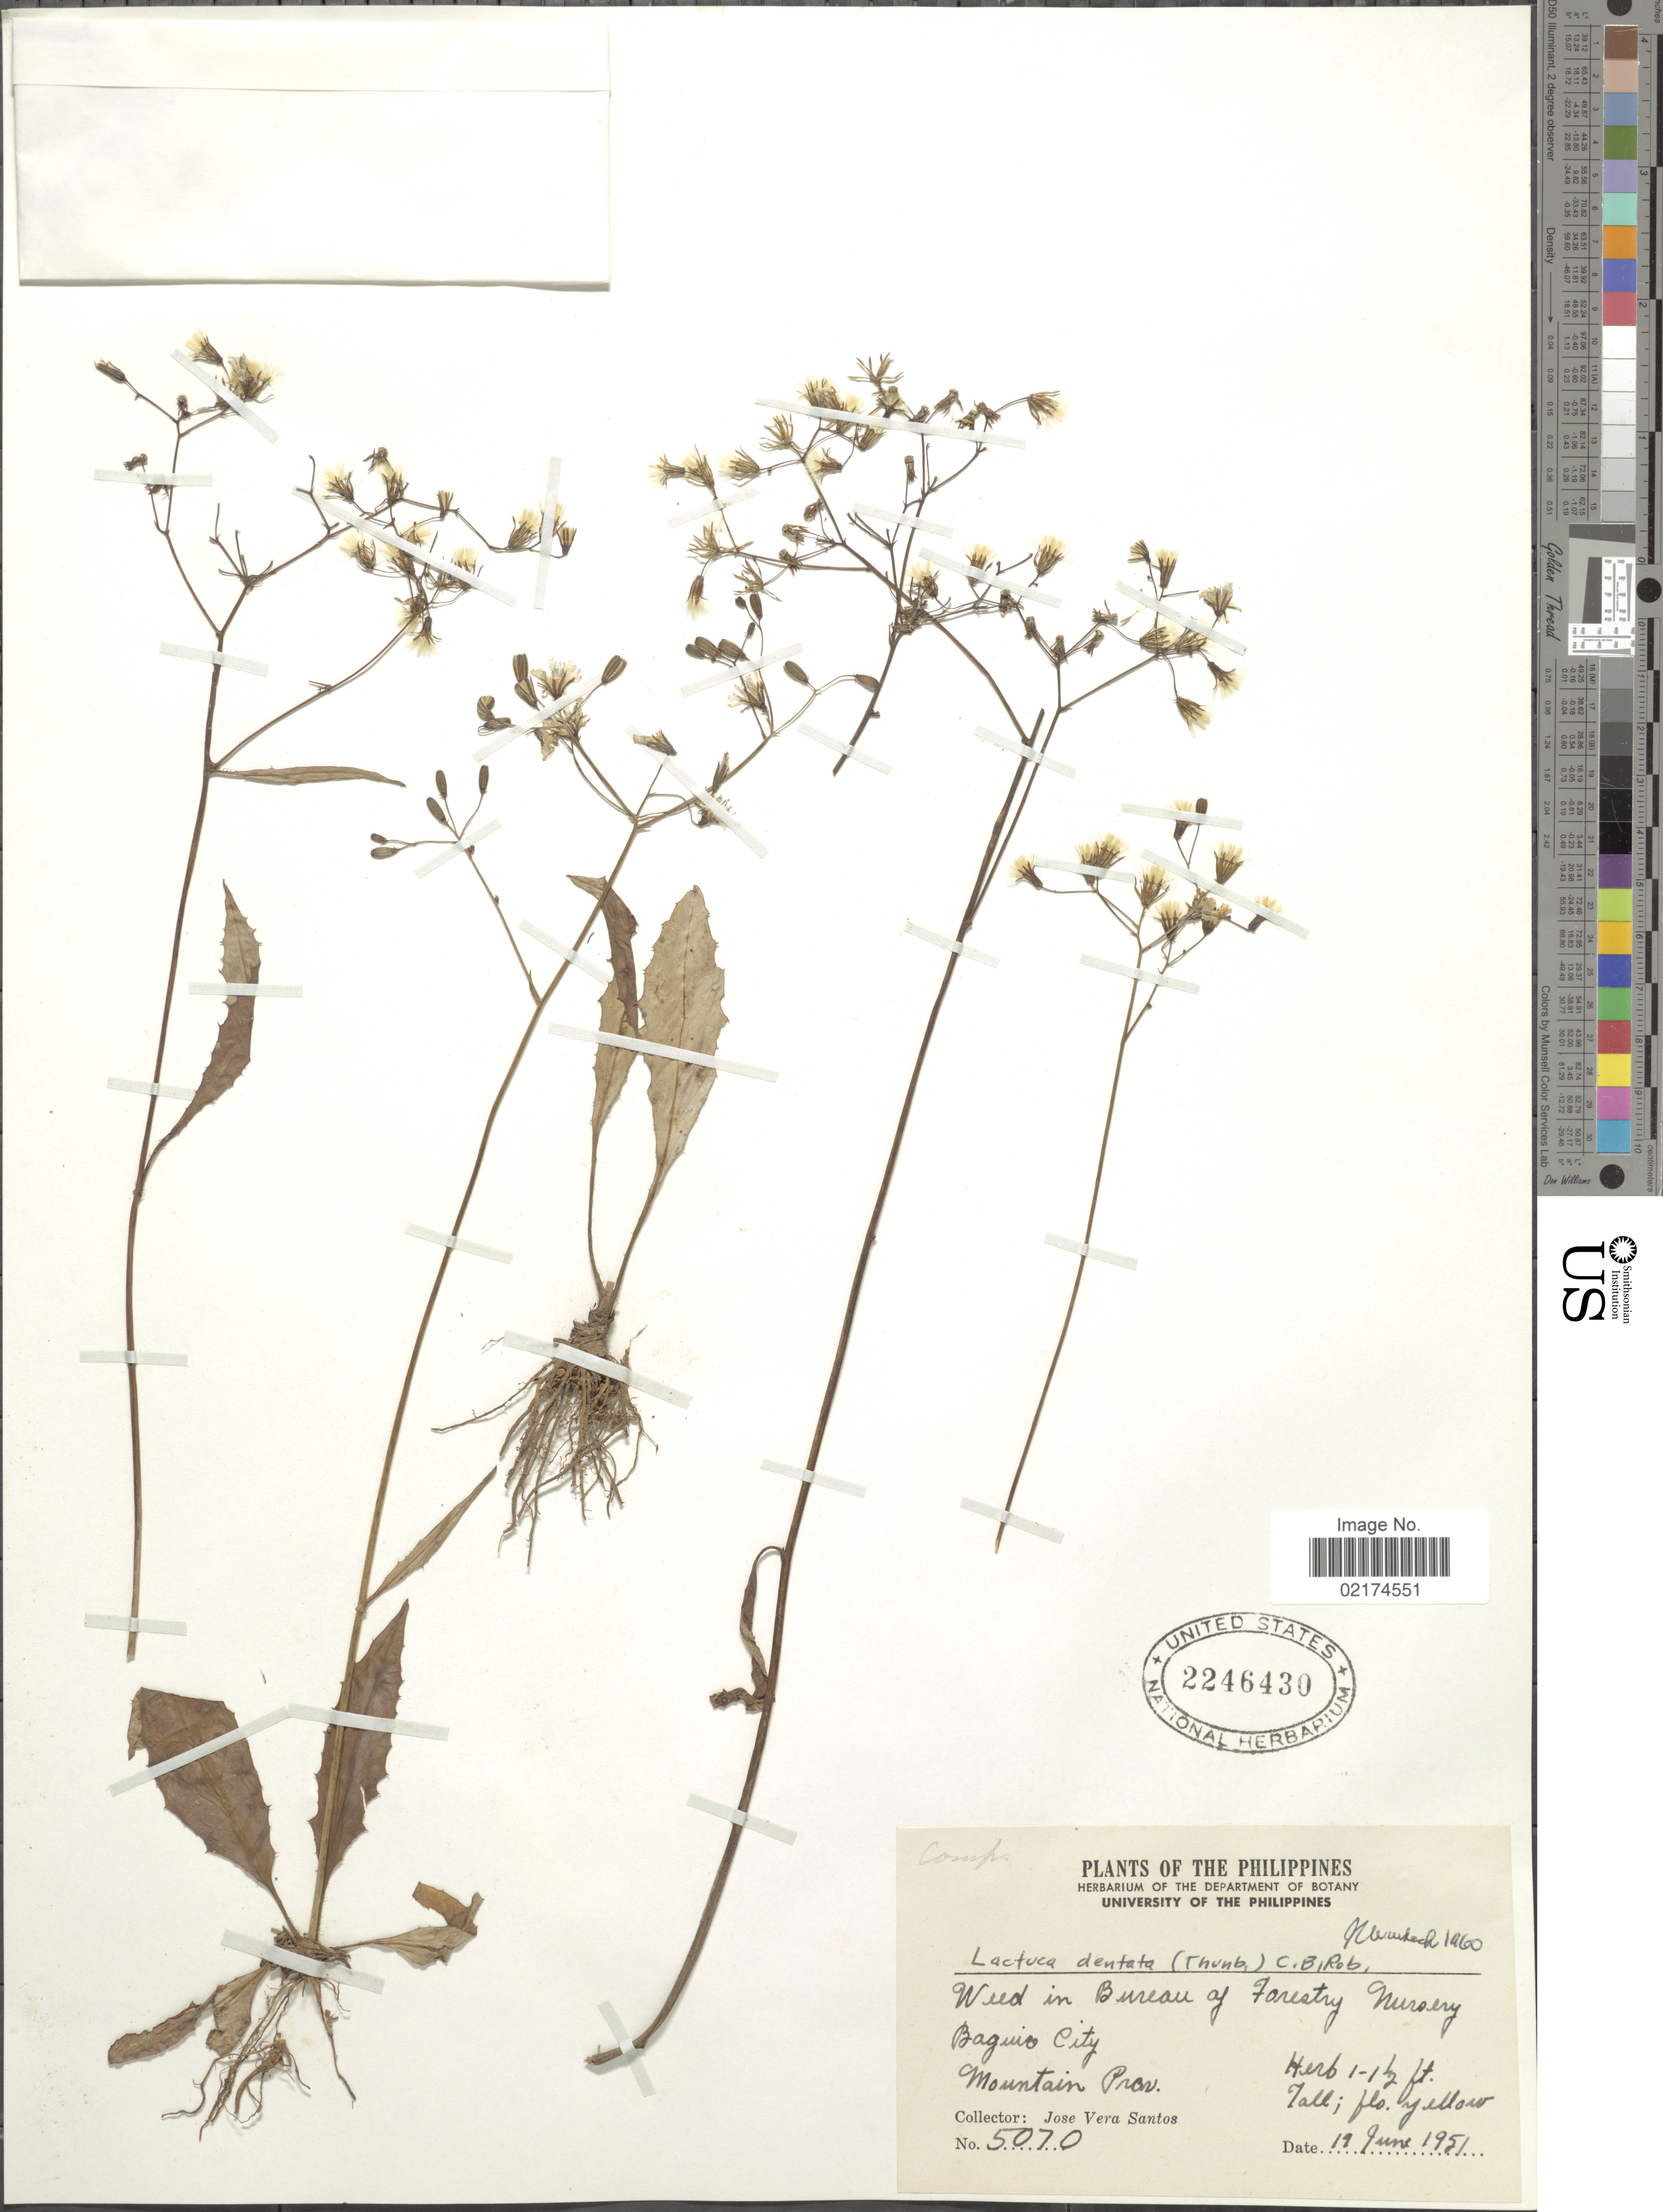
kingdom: Plantae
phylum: Tracheophyta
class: Magnoliopsida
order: Asterales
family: Asteraceae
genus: Ixeridium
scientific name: Ixeridium dentatum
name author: (Thunb.) Tzvelev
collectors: J. V. Santos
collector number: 5070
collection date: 1951-06-19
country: Philippines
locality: Baguio City, Mountain Prov.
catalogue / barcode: US 2246430